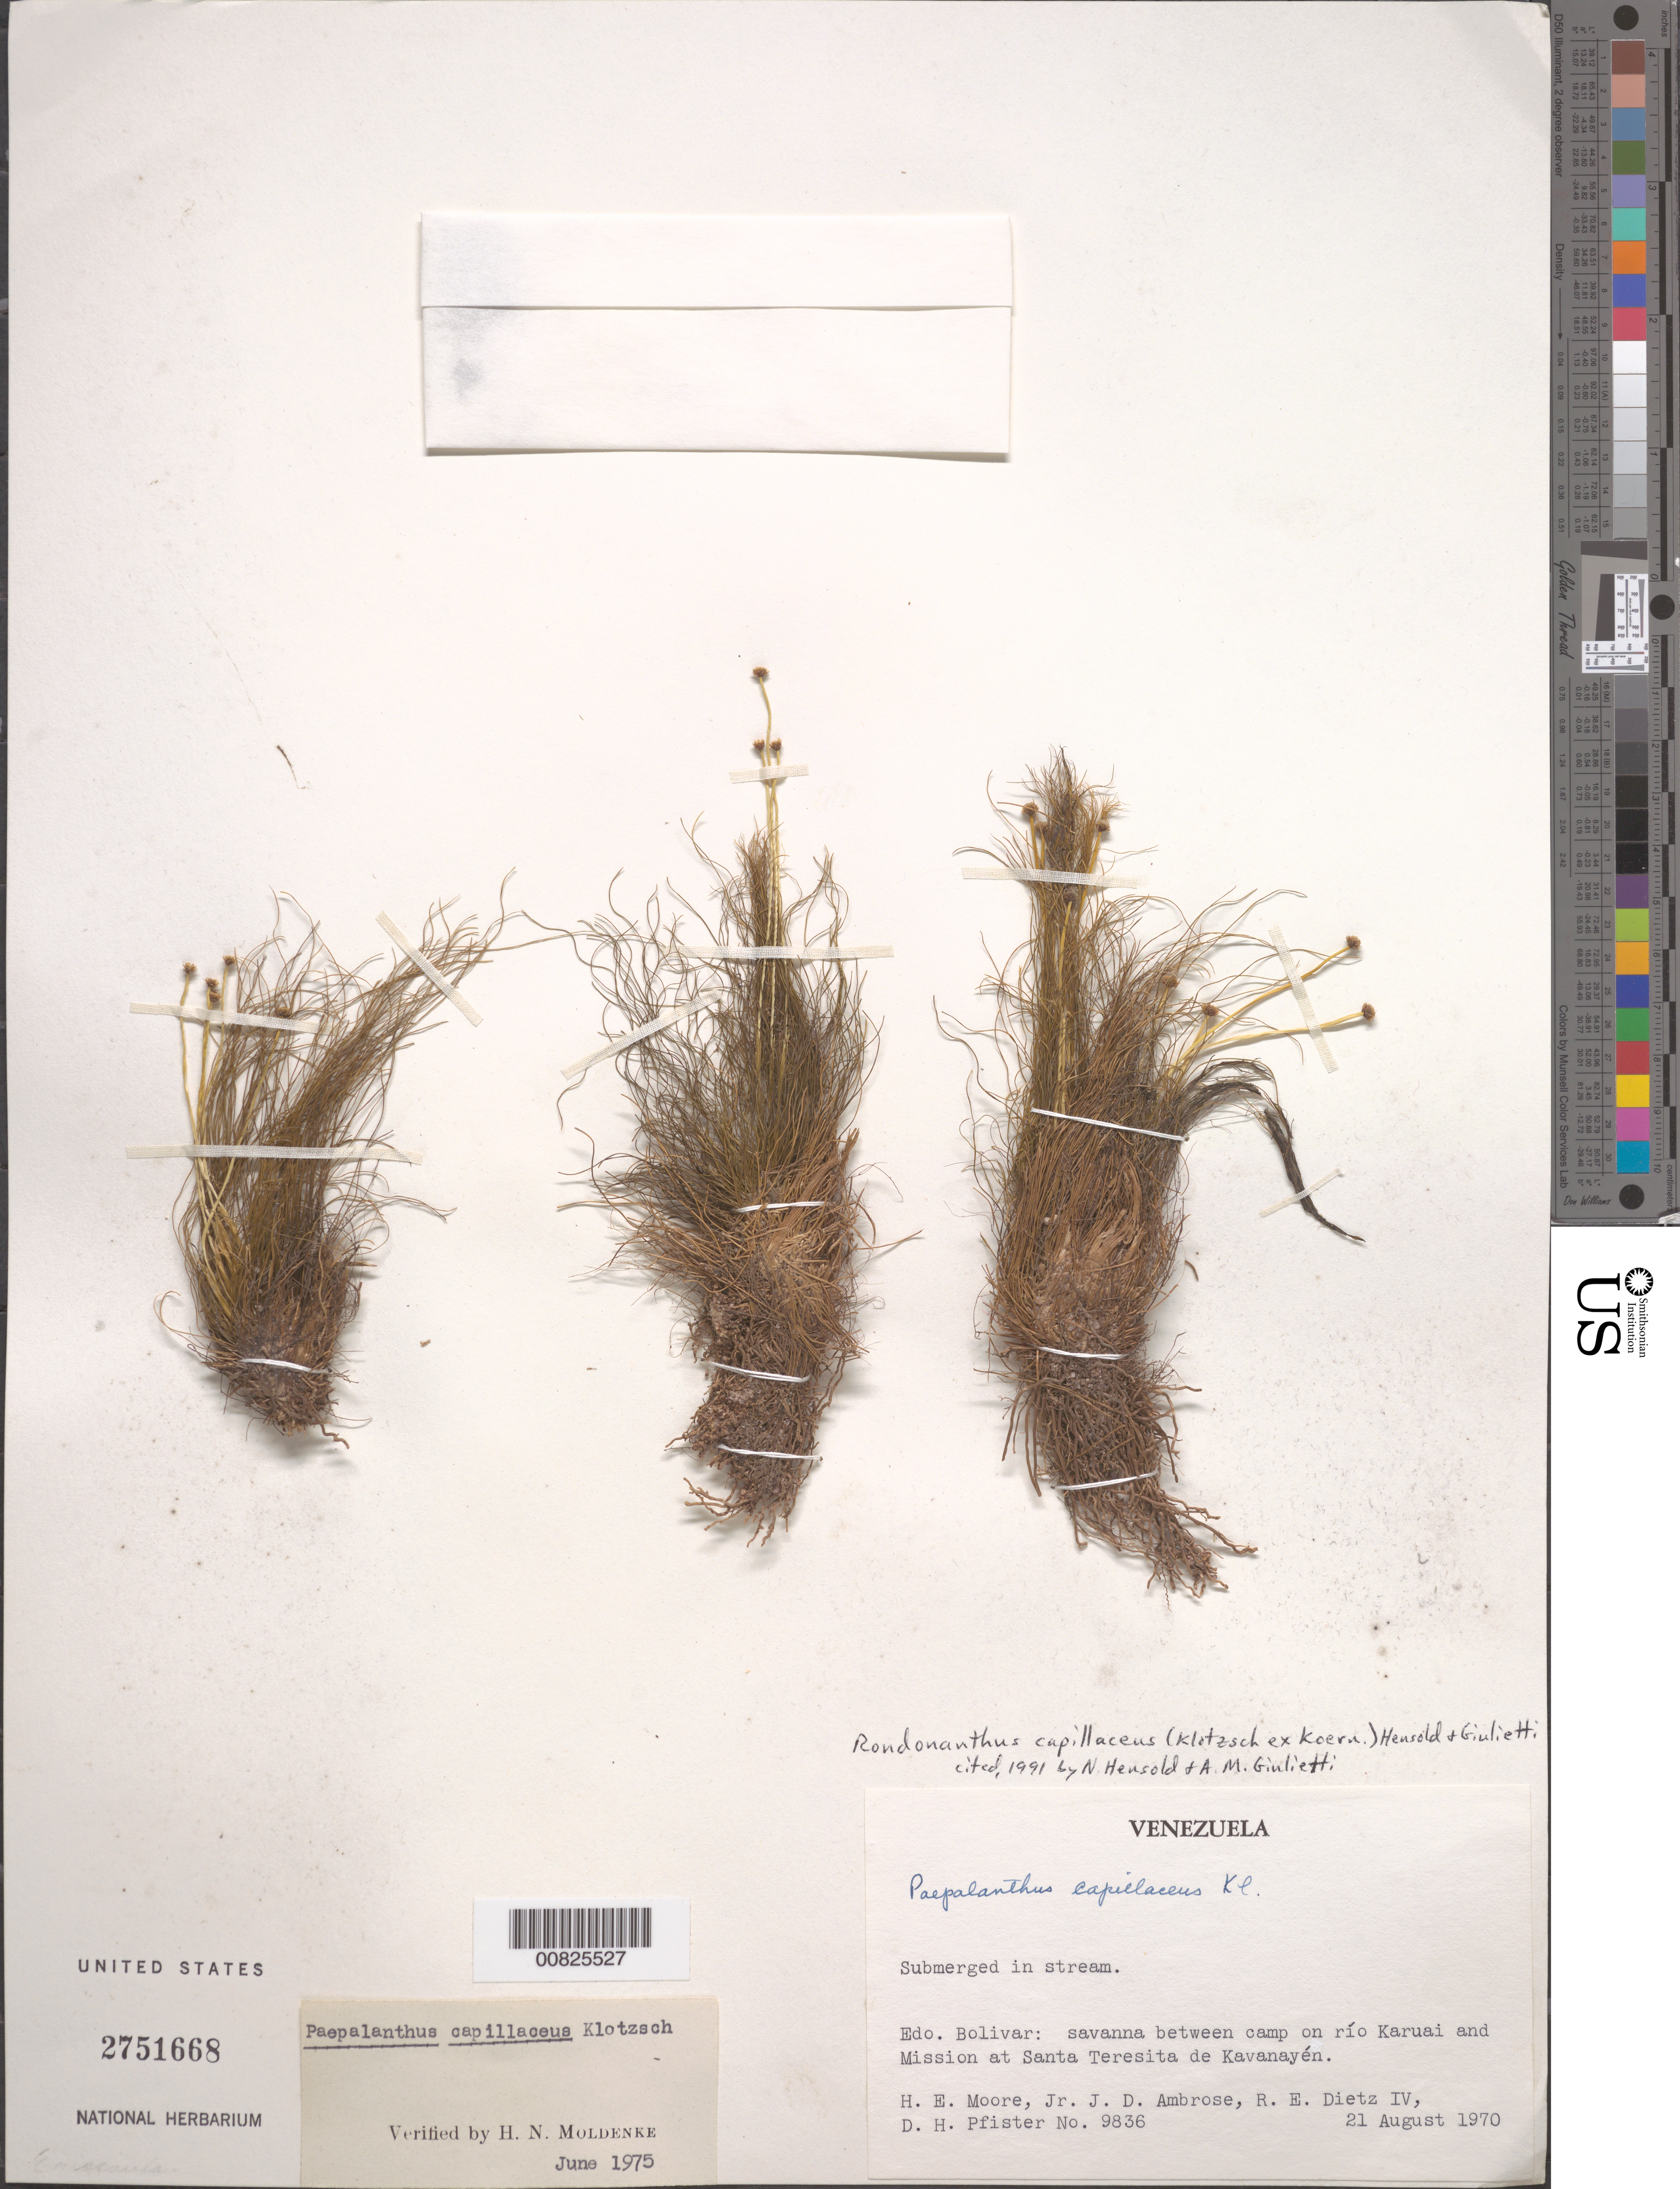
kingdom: Plantae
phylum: Tracheophyta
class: Liliopsida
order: Poales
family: Eriocaulaceae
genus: Rondonanthus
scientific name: Rondonanthus capillaceus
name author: (Klotzsch ex Körn.) Hensold & Giul.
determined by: Moldenke, H. N.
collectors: H. E. Moore, J. D. Ambrose, R. Dietz & D. H. Pfister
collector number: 9836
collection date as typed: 21-Aug-70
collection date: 1970-08-21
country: Venezuela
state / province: Bolívar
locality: Río Karuai, between Kavanayén and Ptari-tepuí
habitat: Submerged in stream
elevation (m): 1000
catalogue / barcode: US 2751668